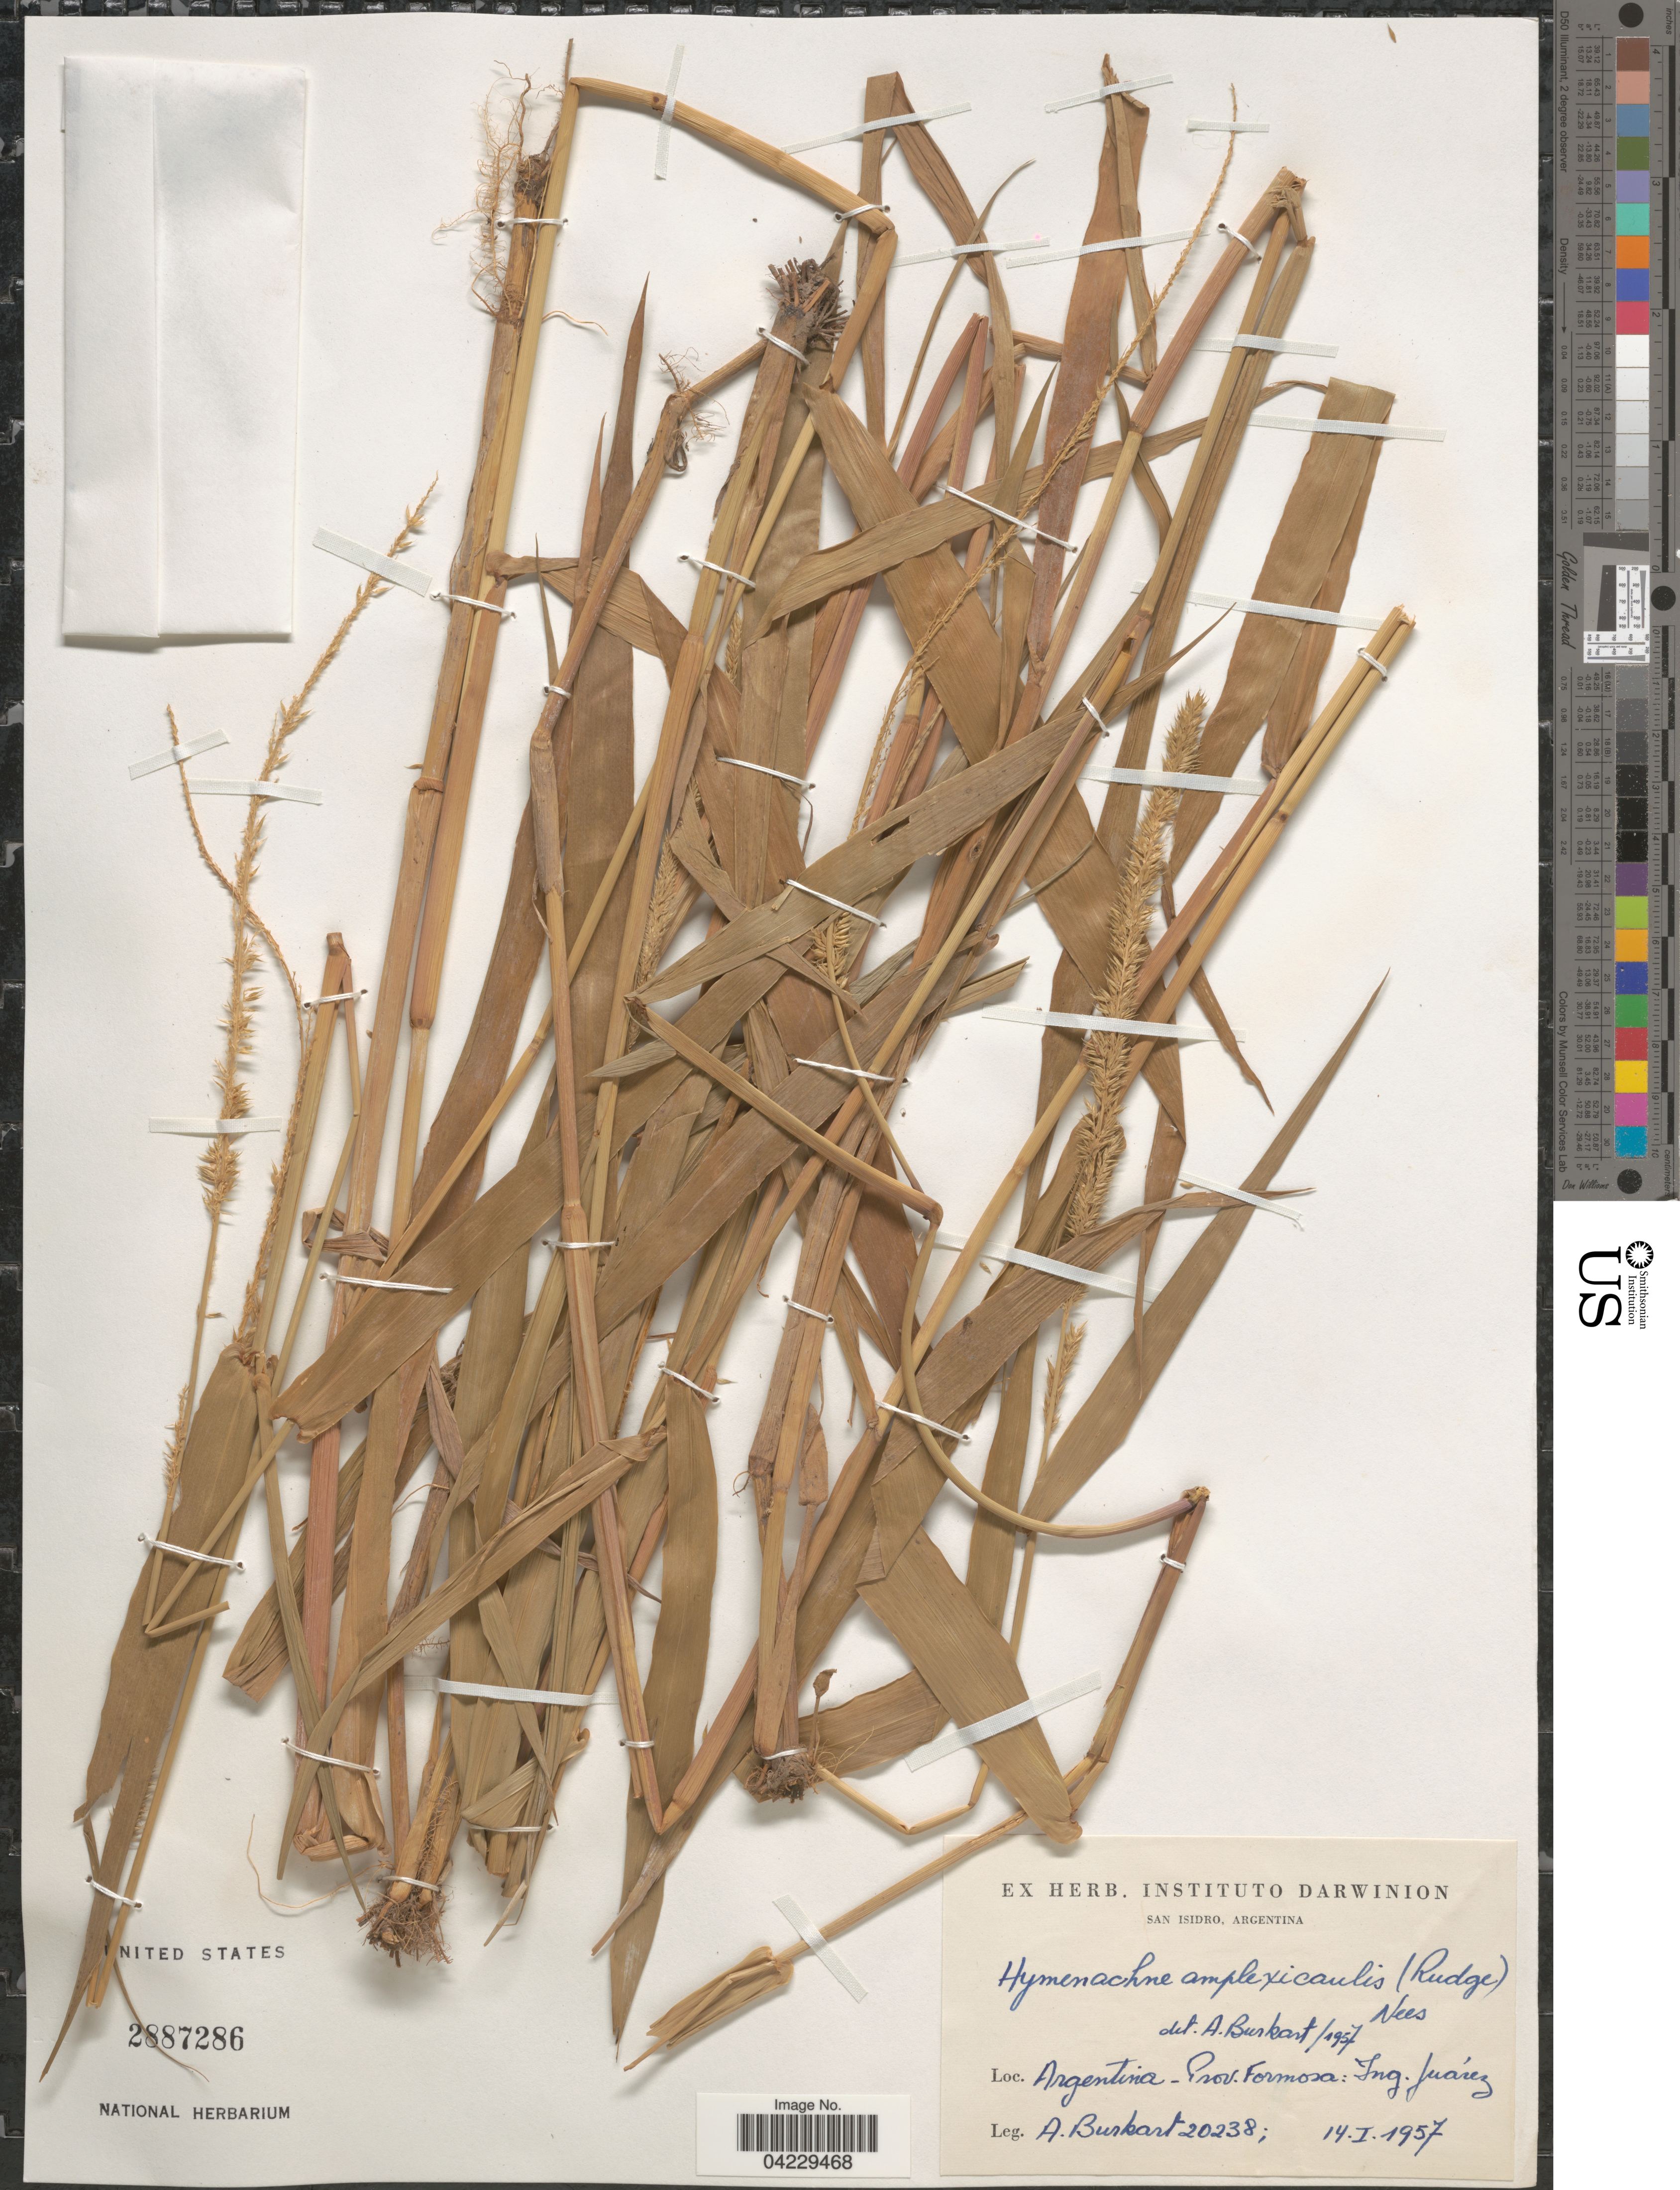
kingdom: Plantae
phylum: Tracheophyta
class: Liliopsida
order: Poales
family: Poaceae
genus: Hymenachne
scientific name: Hymenachne amplexicaulis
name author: (Rudge) Nees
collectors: A. E. Burkart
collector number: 20238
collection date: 1957-01-14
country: Argentina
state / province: Formosa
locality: Ing. Juárez.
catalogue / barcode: US 2887286